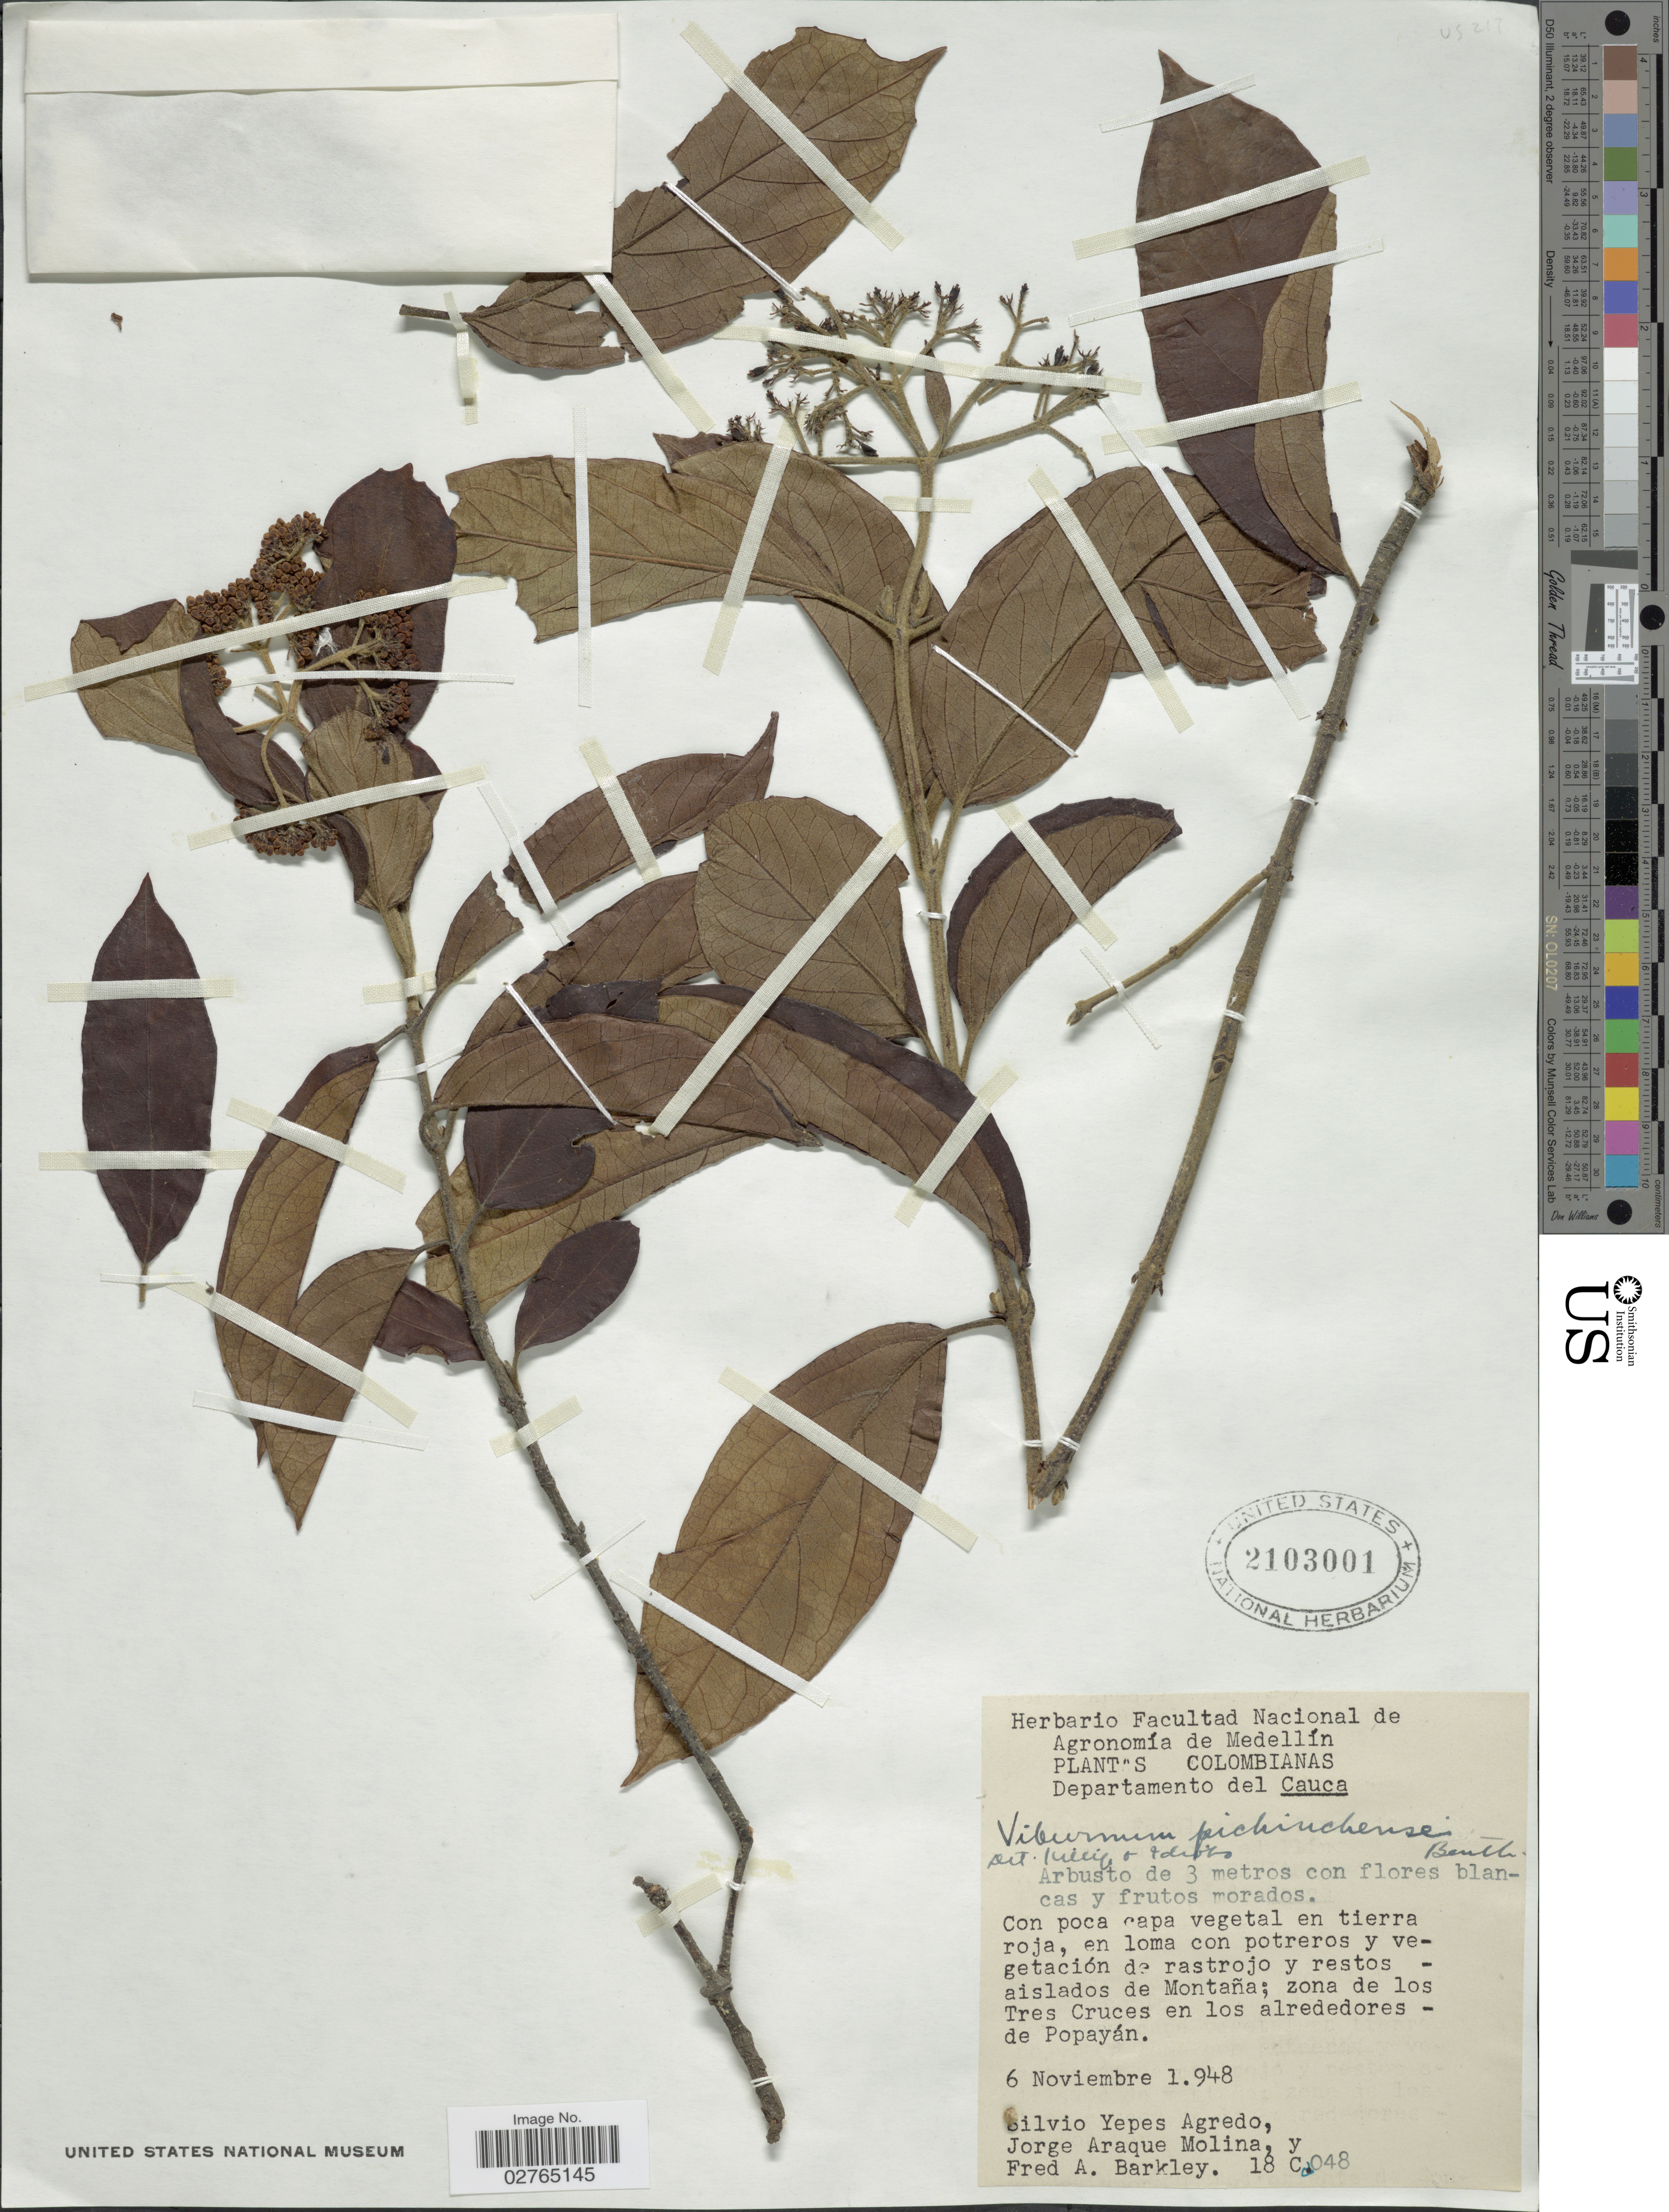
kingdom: Plantae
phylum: Tracheophyta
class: Magnoliopsida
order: Dipsacales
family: Viburnaceae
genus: Viburnum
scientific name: Viburnum pichinchense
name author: Benth.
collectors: S. Yepes-Agredo, J. Araque Molina & F. A. Barkley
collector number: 18C2*048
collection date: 1948-11-06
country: Colombia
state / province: Cauca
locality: Departamento del Cauca. Zona de los Tres Cruces en los alrededores - de Popayán.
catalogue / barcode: US 2103001